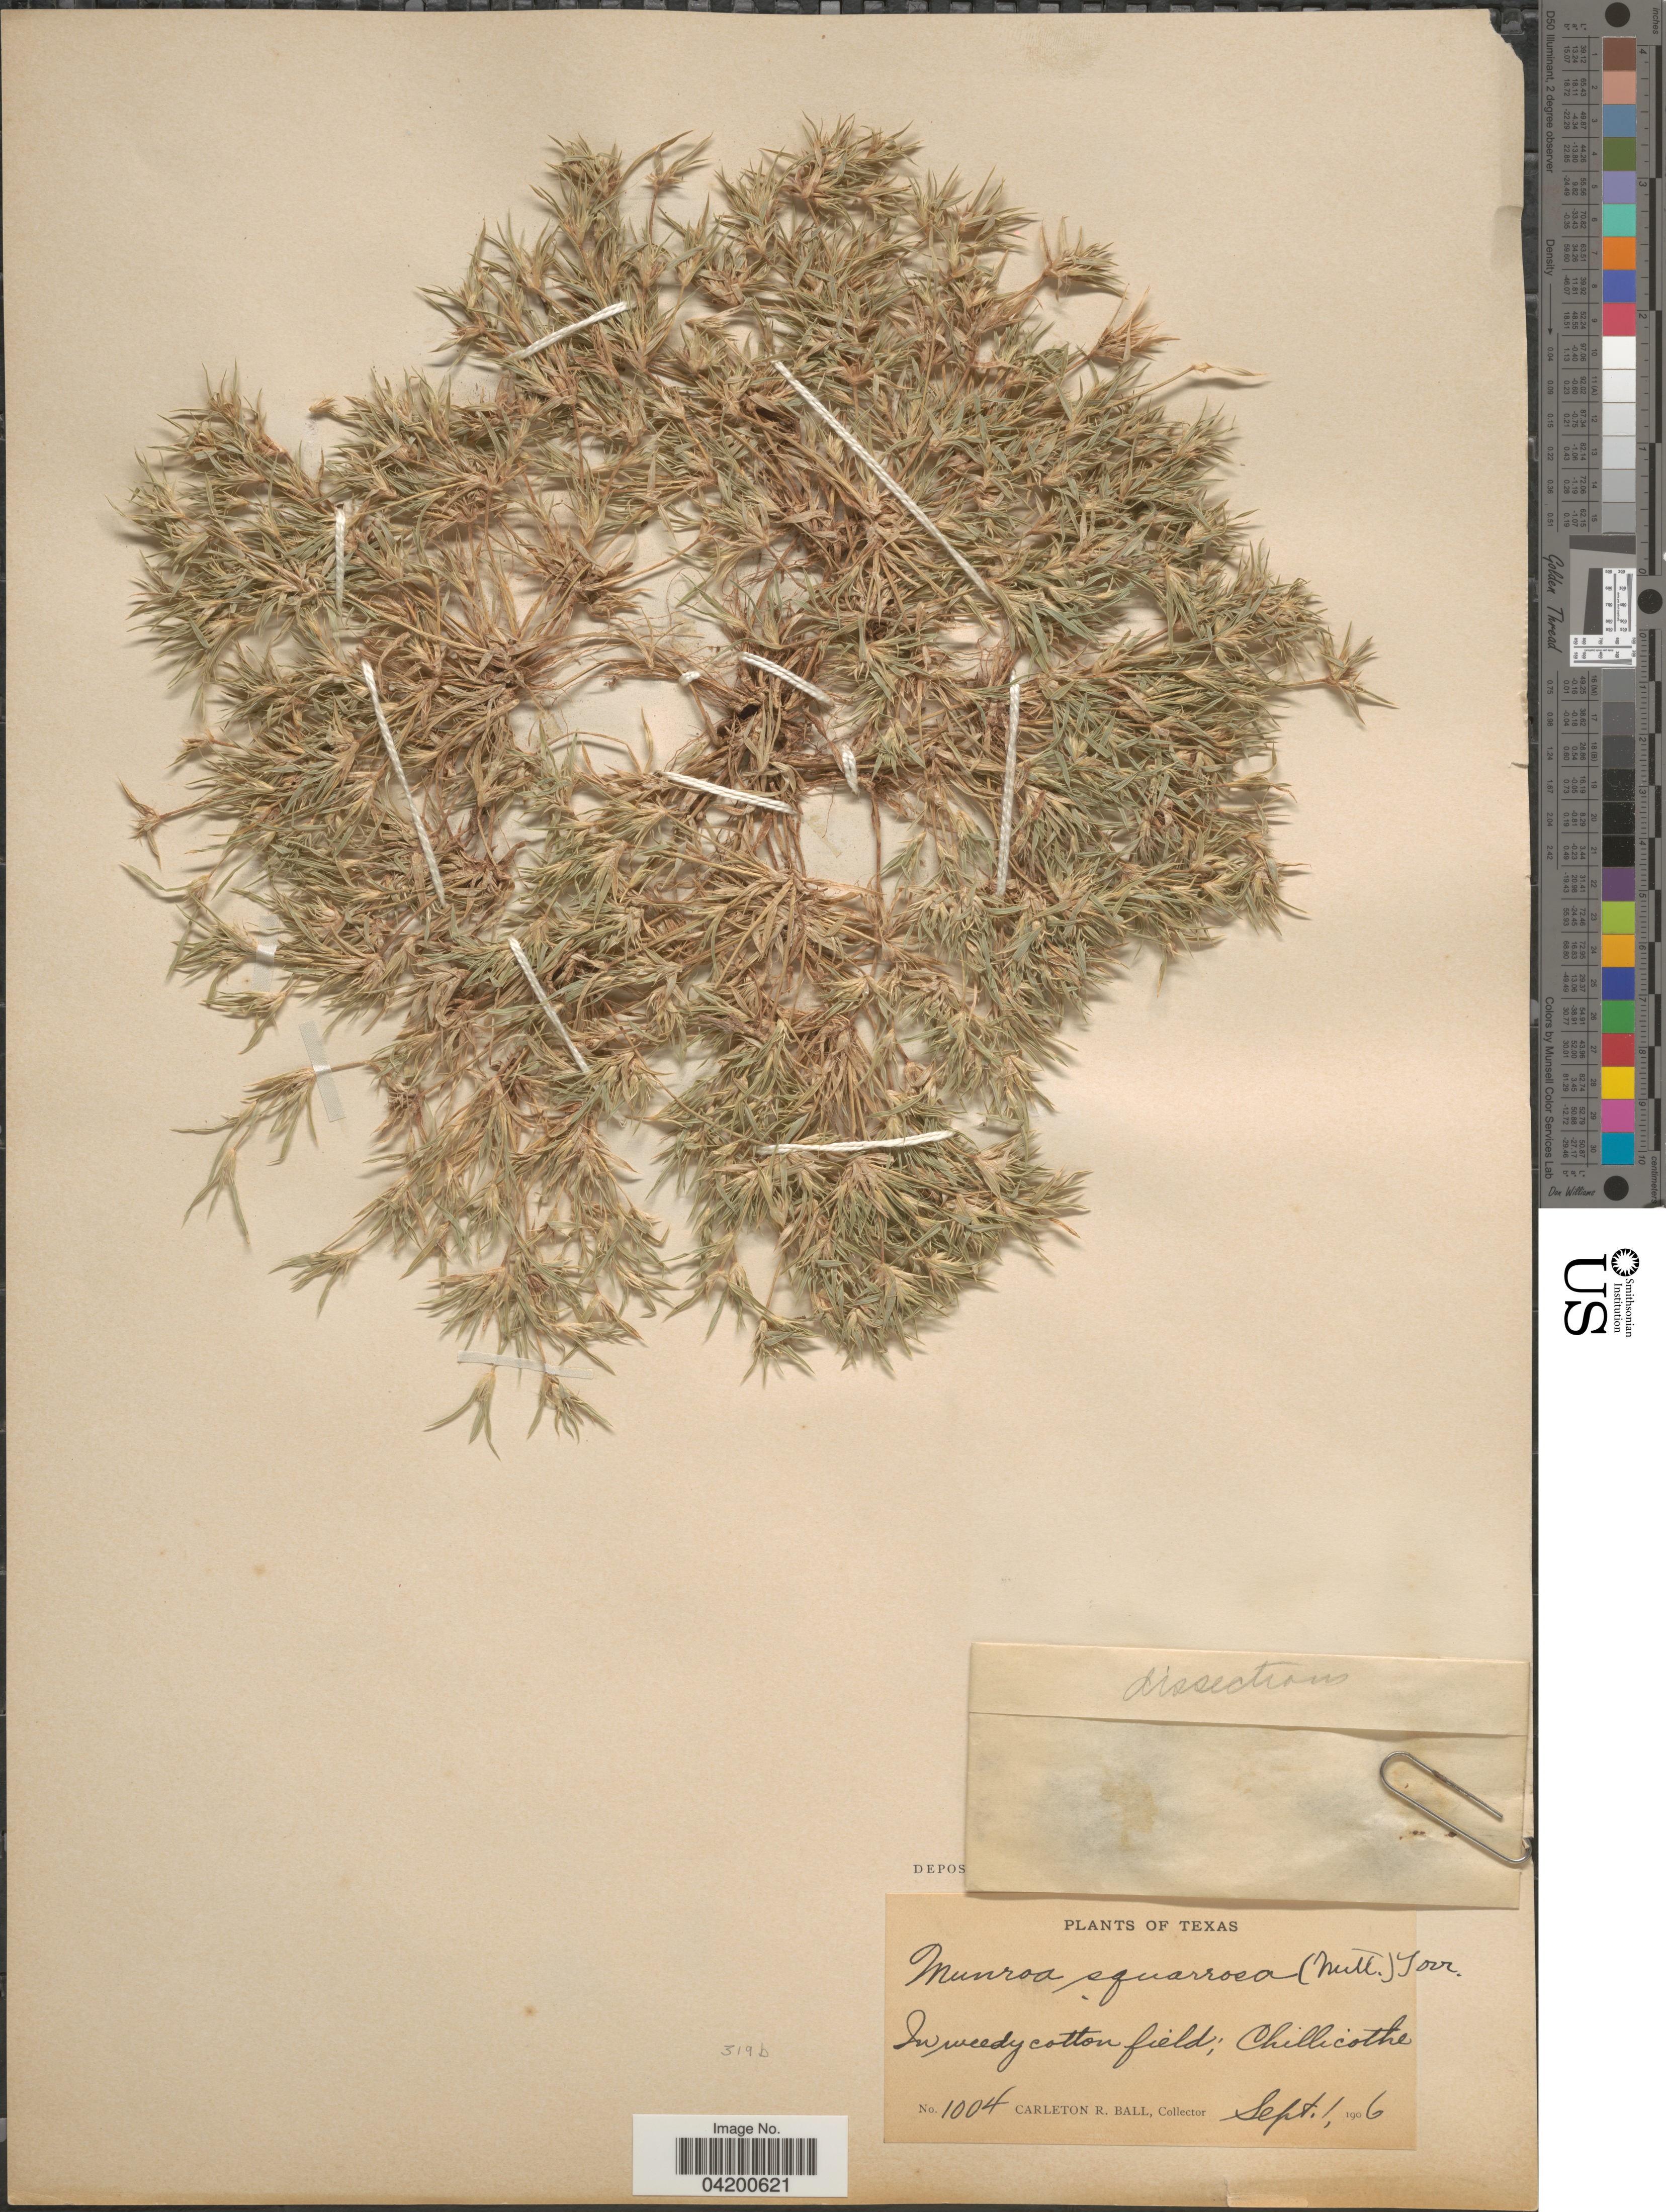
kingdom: Plantae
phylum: Tracheophyta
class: Liliopsida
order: Poales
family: Poaceae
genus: Munroa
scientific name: Munroa squarrosa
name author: (Nutt.) Torr.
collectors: C. R. Ball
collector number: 1004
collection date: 1906-09-01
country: United States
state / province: Texas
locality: Chillicothe.